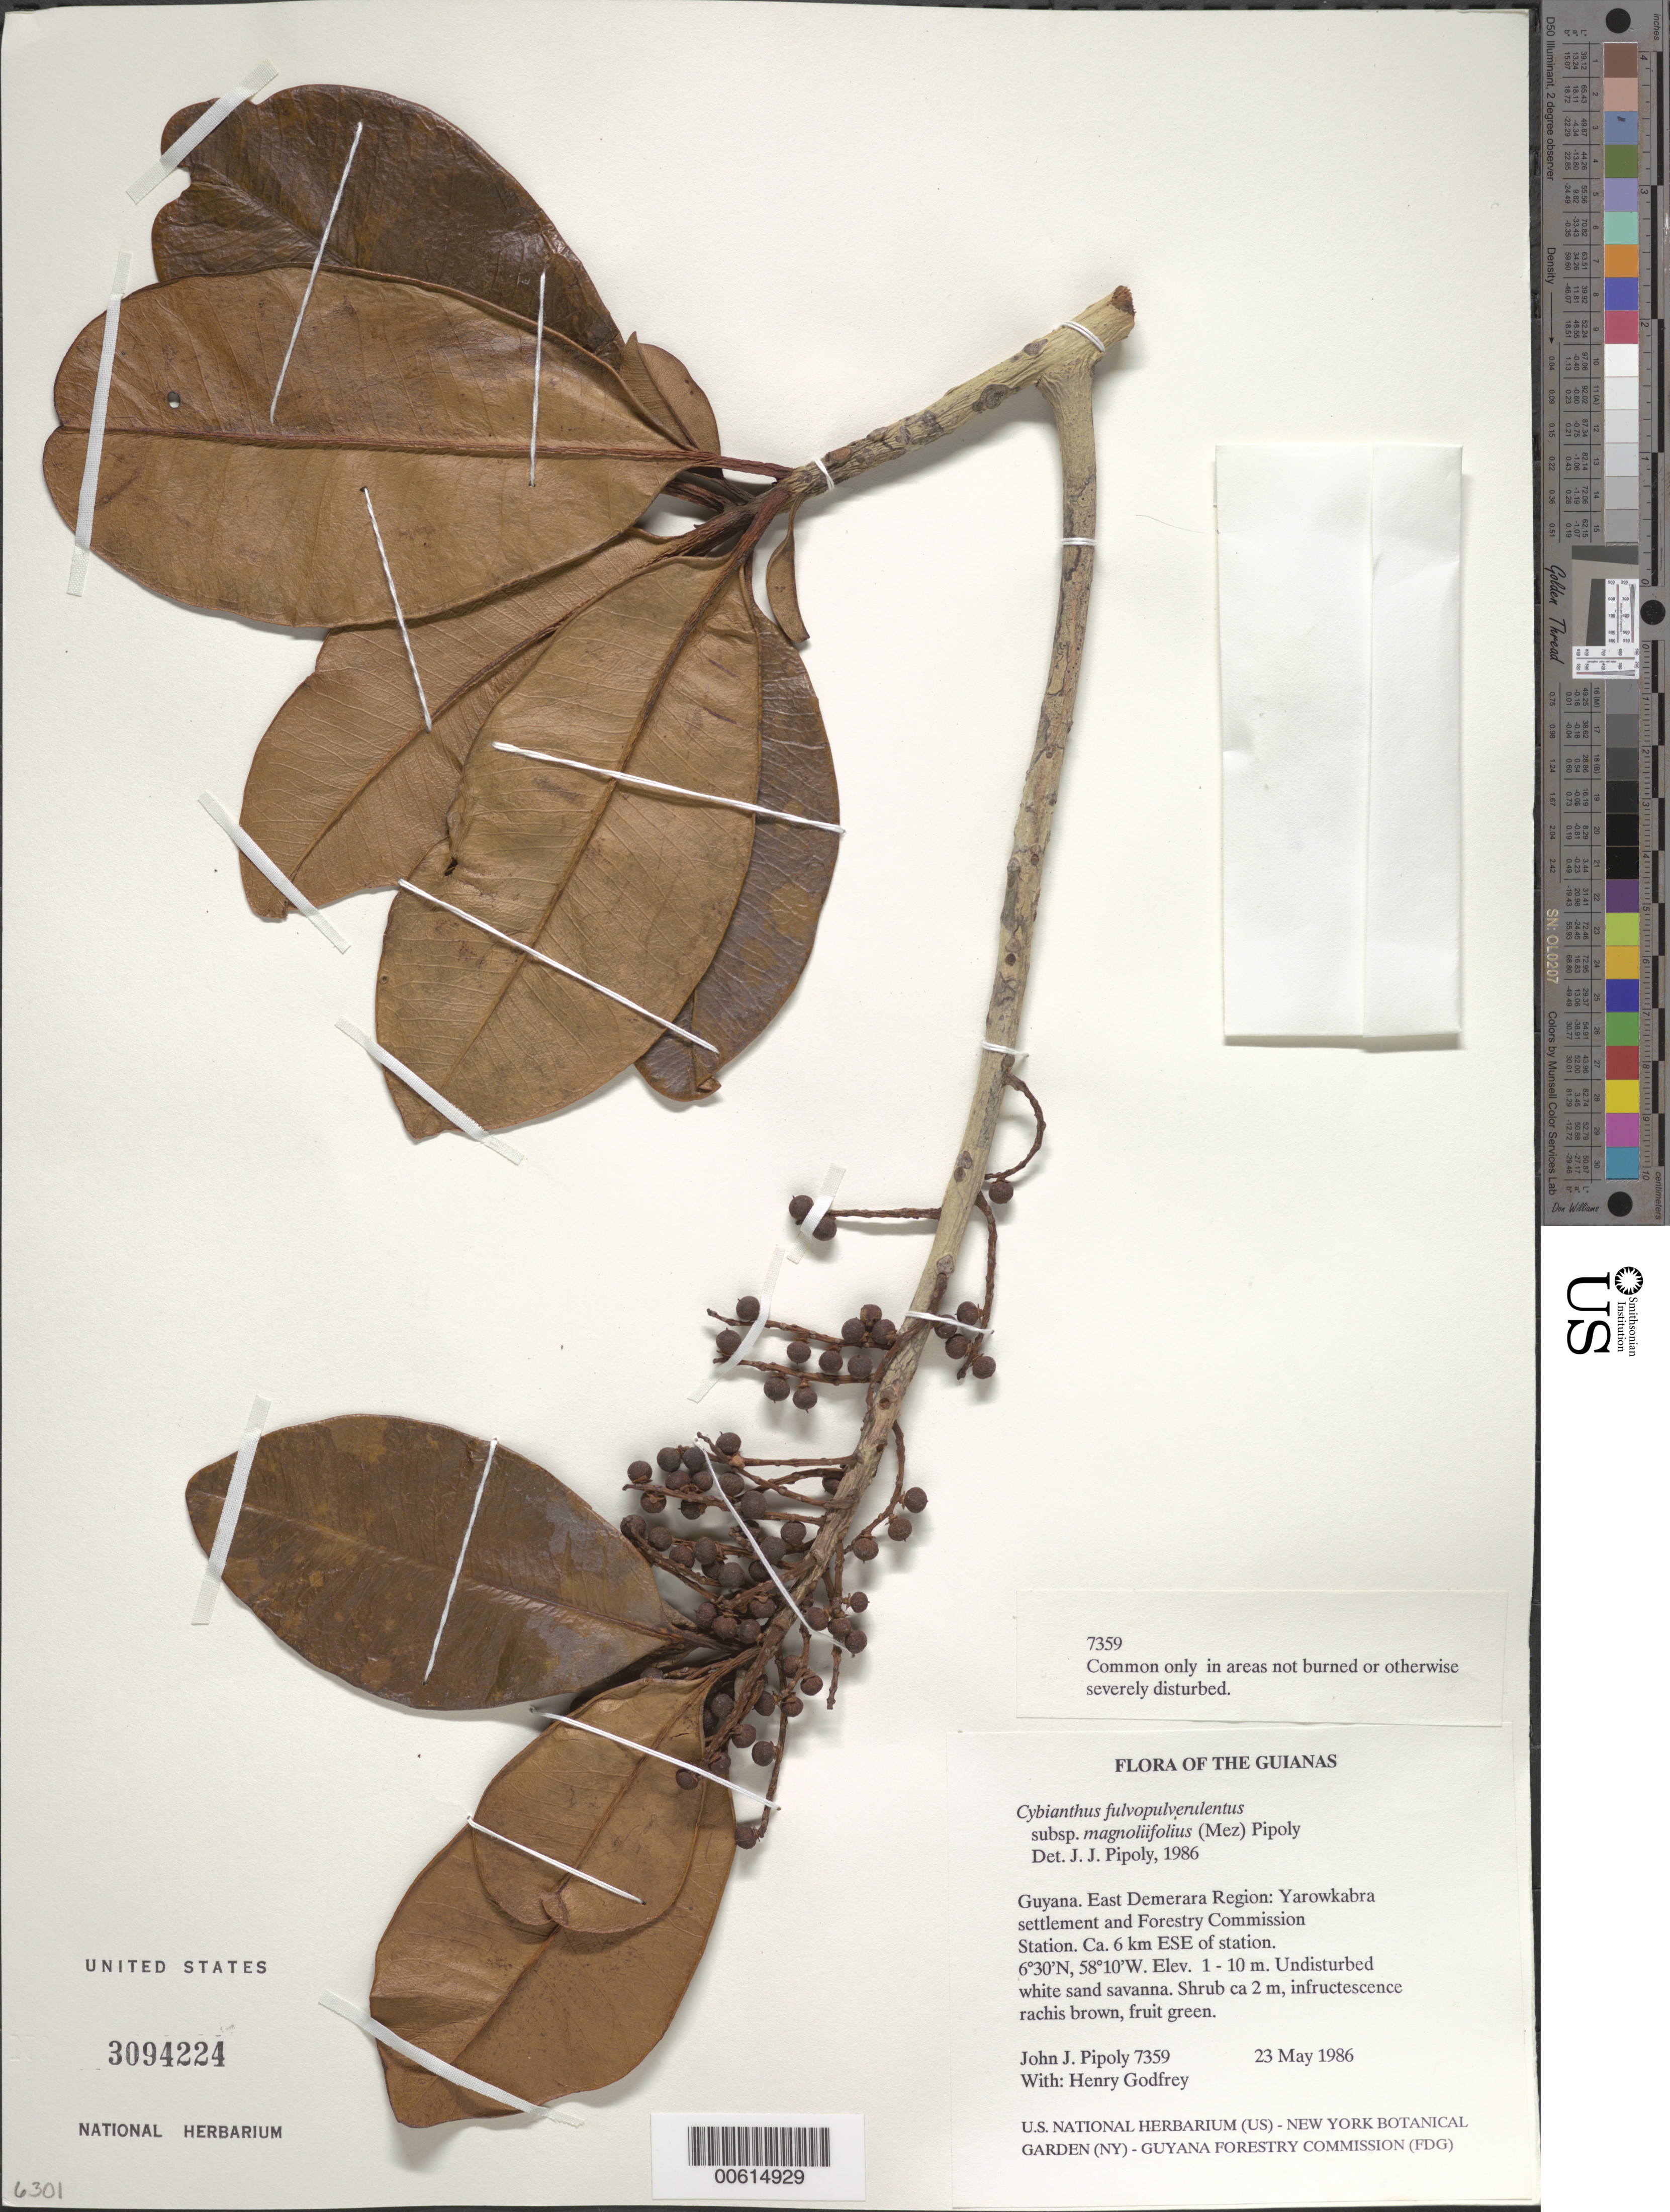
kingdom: Plantae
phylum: Tracheophyta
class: Magnoliopsida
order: Ericales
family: Primulaceae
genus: Cybianthus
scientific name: Cybianthus fulvopulverulentus subsp. magnoliifolius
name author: (Mez) Pipoly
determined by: Pipoly, J. J., III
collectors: J. J. Pipoly & H. Godfrey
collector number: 7359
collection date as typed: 23 May 1986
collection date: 1986-05-23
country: Guyana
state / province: Demerara-Mahaica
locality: Yarowkabra settlement and Forestry Commission Station ca. 6 km ESE of station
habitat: Undisturbed white sand savanna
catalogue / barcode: US 3094224